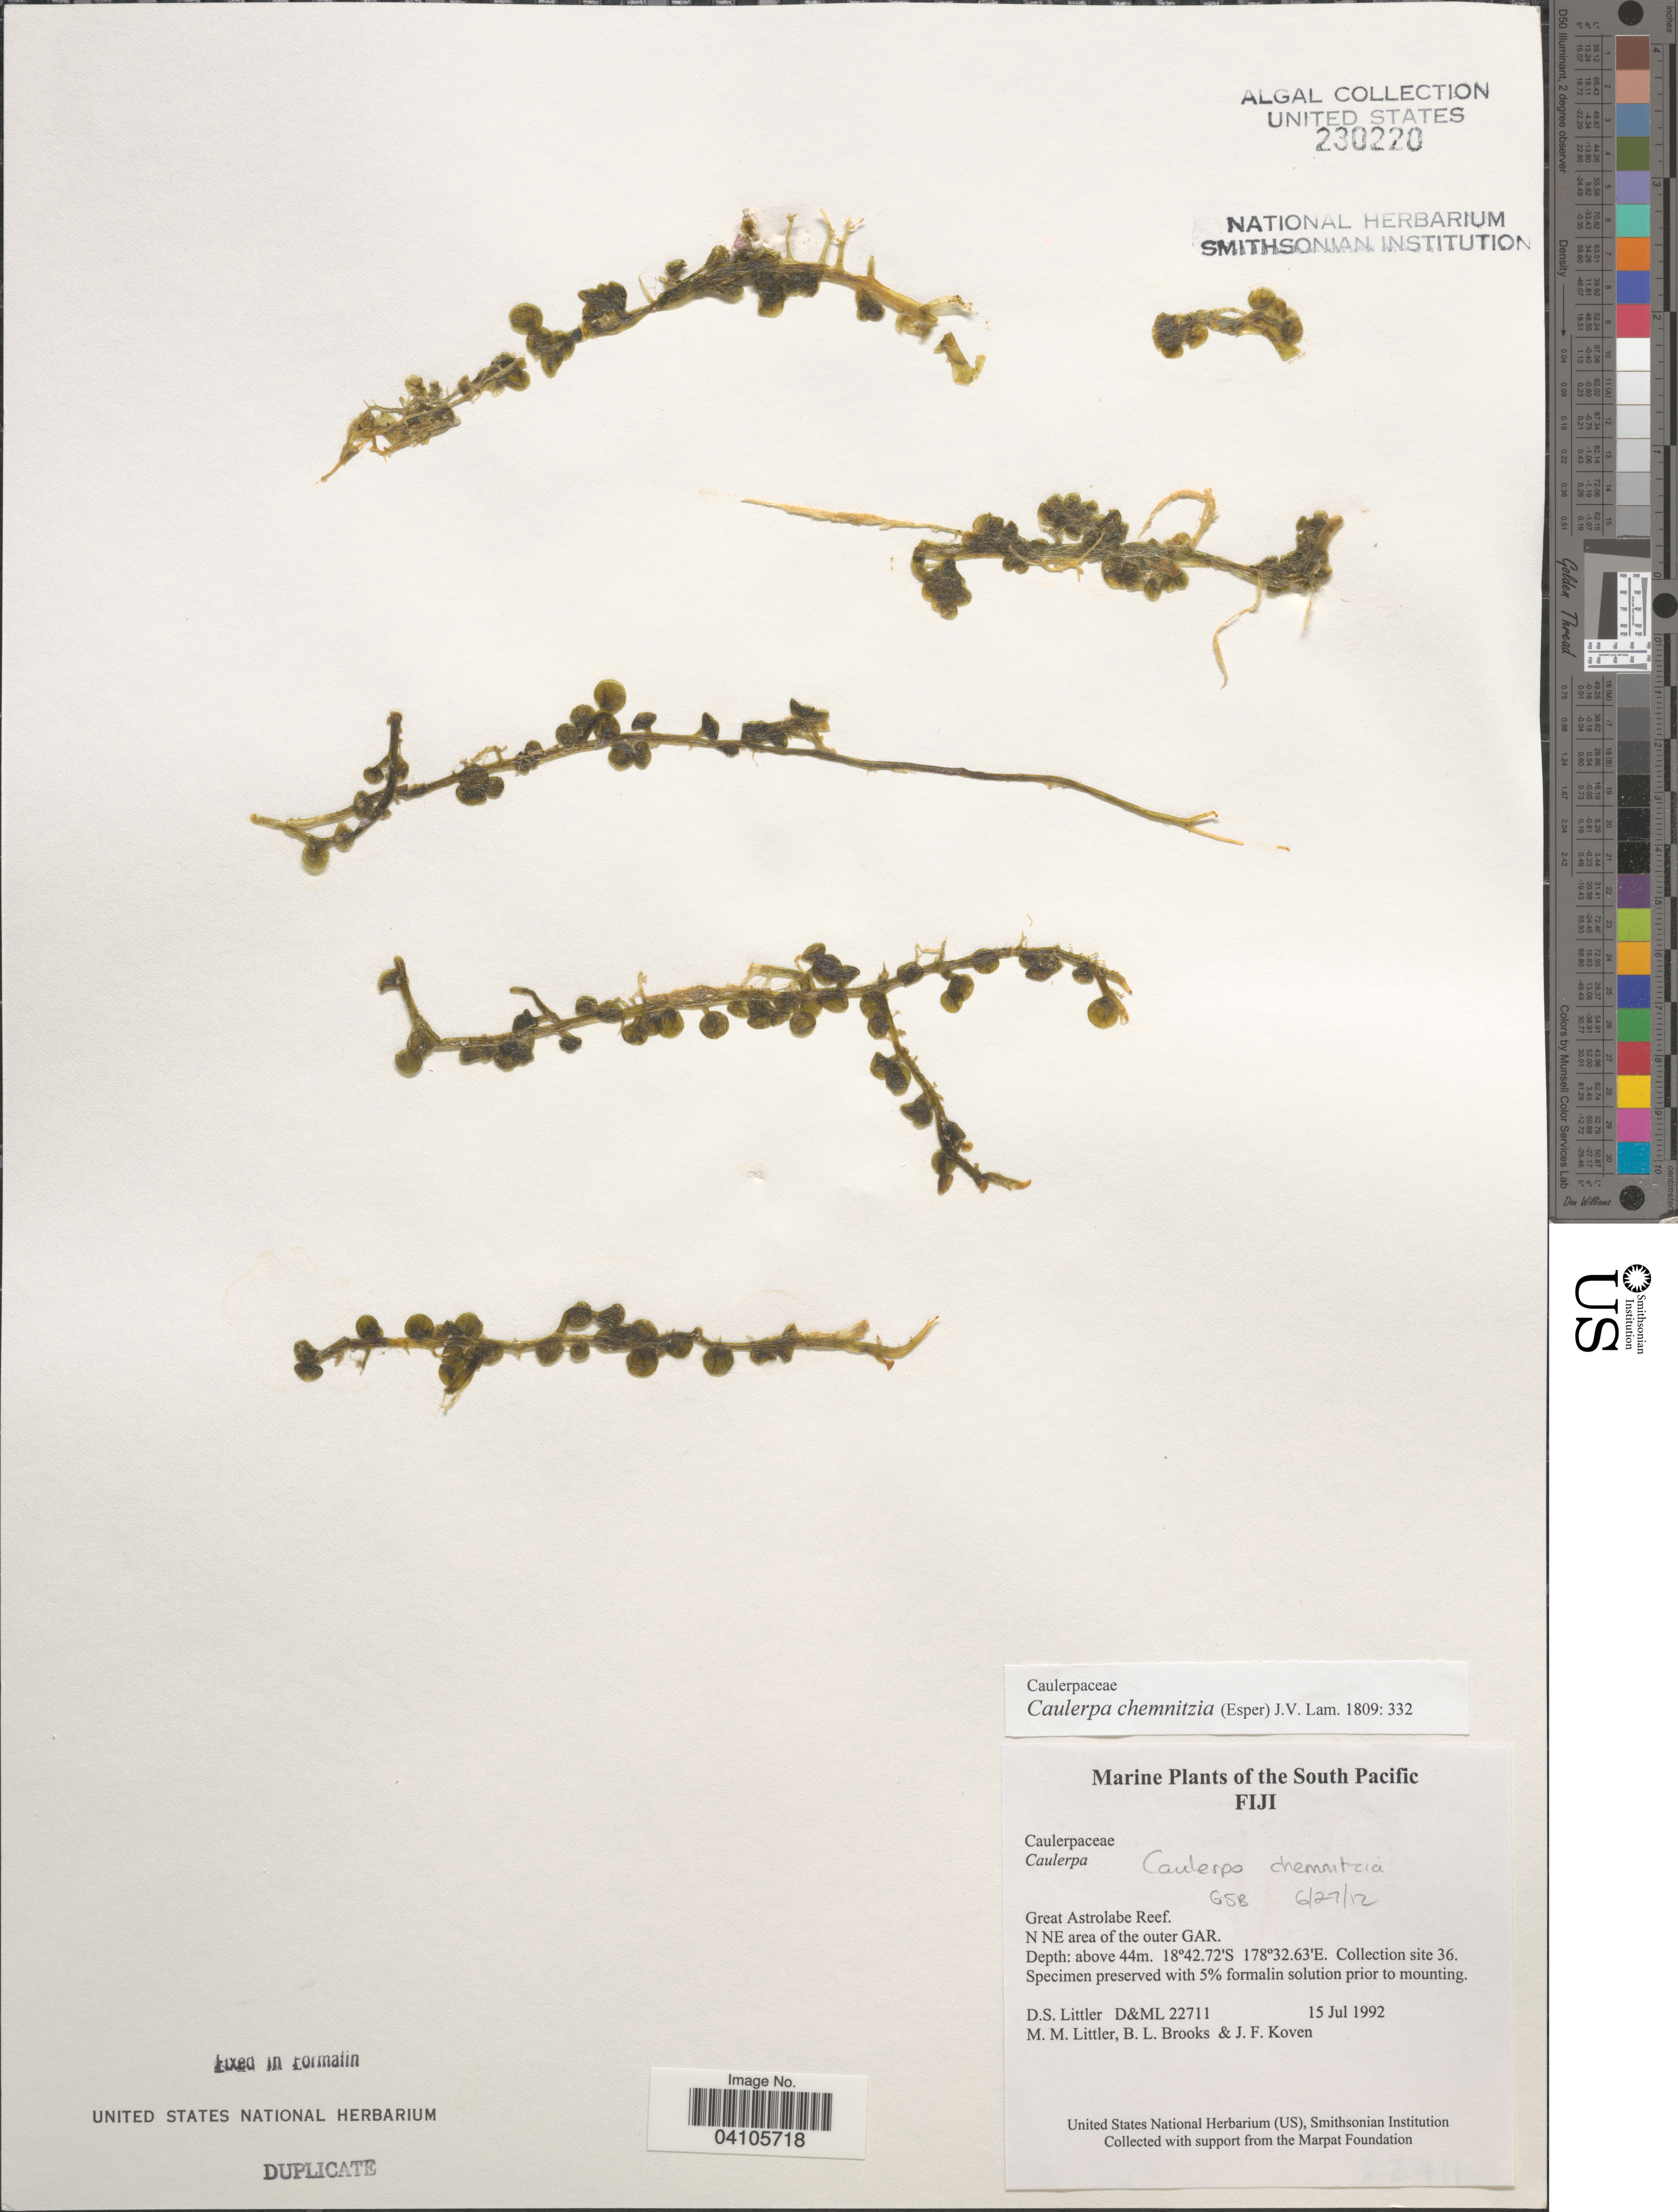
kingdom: Plantae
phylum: Chlorophyta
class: Ulvophyceae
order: Bryopsidales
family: Caulerpaceae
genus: Caulerpa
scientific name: Caulerpa chemnitzia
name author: (Esper) J.V.Lamouroux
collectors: D. S. Littler, B. Brooks & J. Koven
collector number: D&ML 22711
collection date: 1992-07-15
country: Fiji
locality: The South Pacific. Great Astrolabe Reef. N NE area of the outer GAR. Site 36.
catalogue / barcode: US 230220